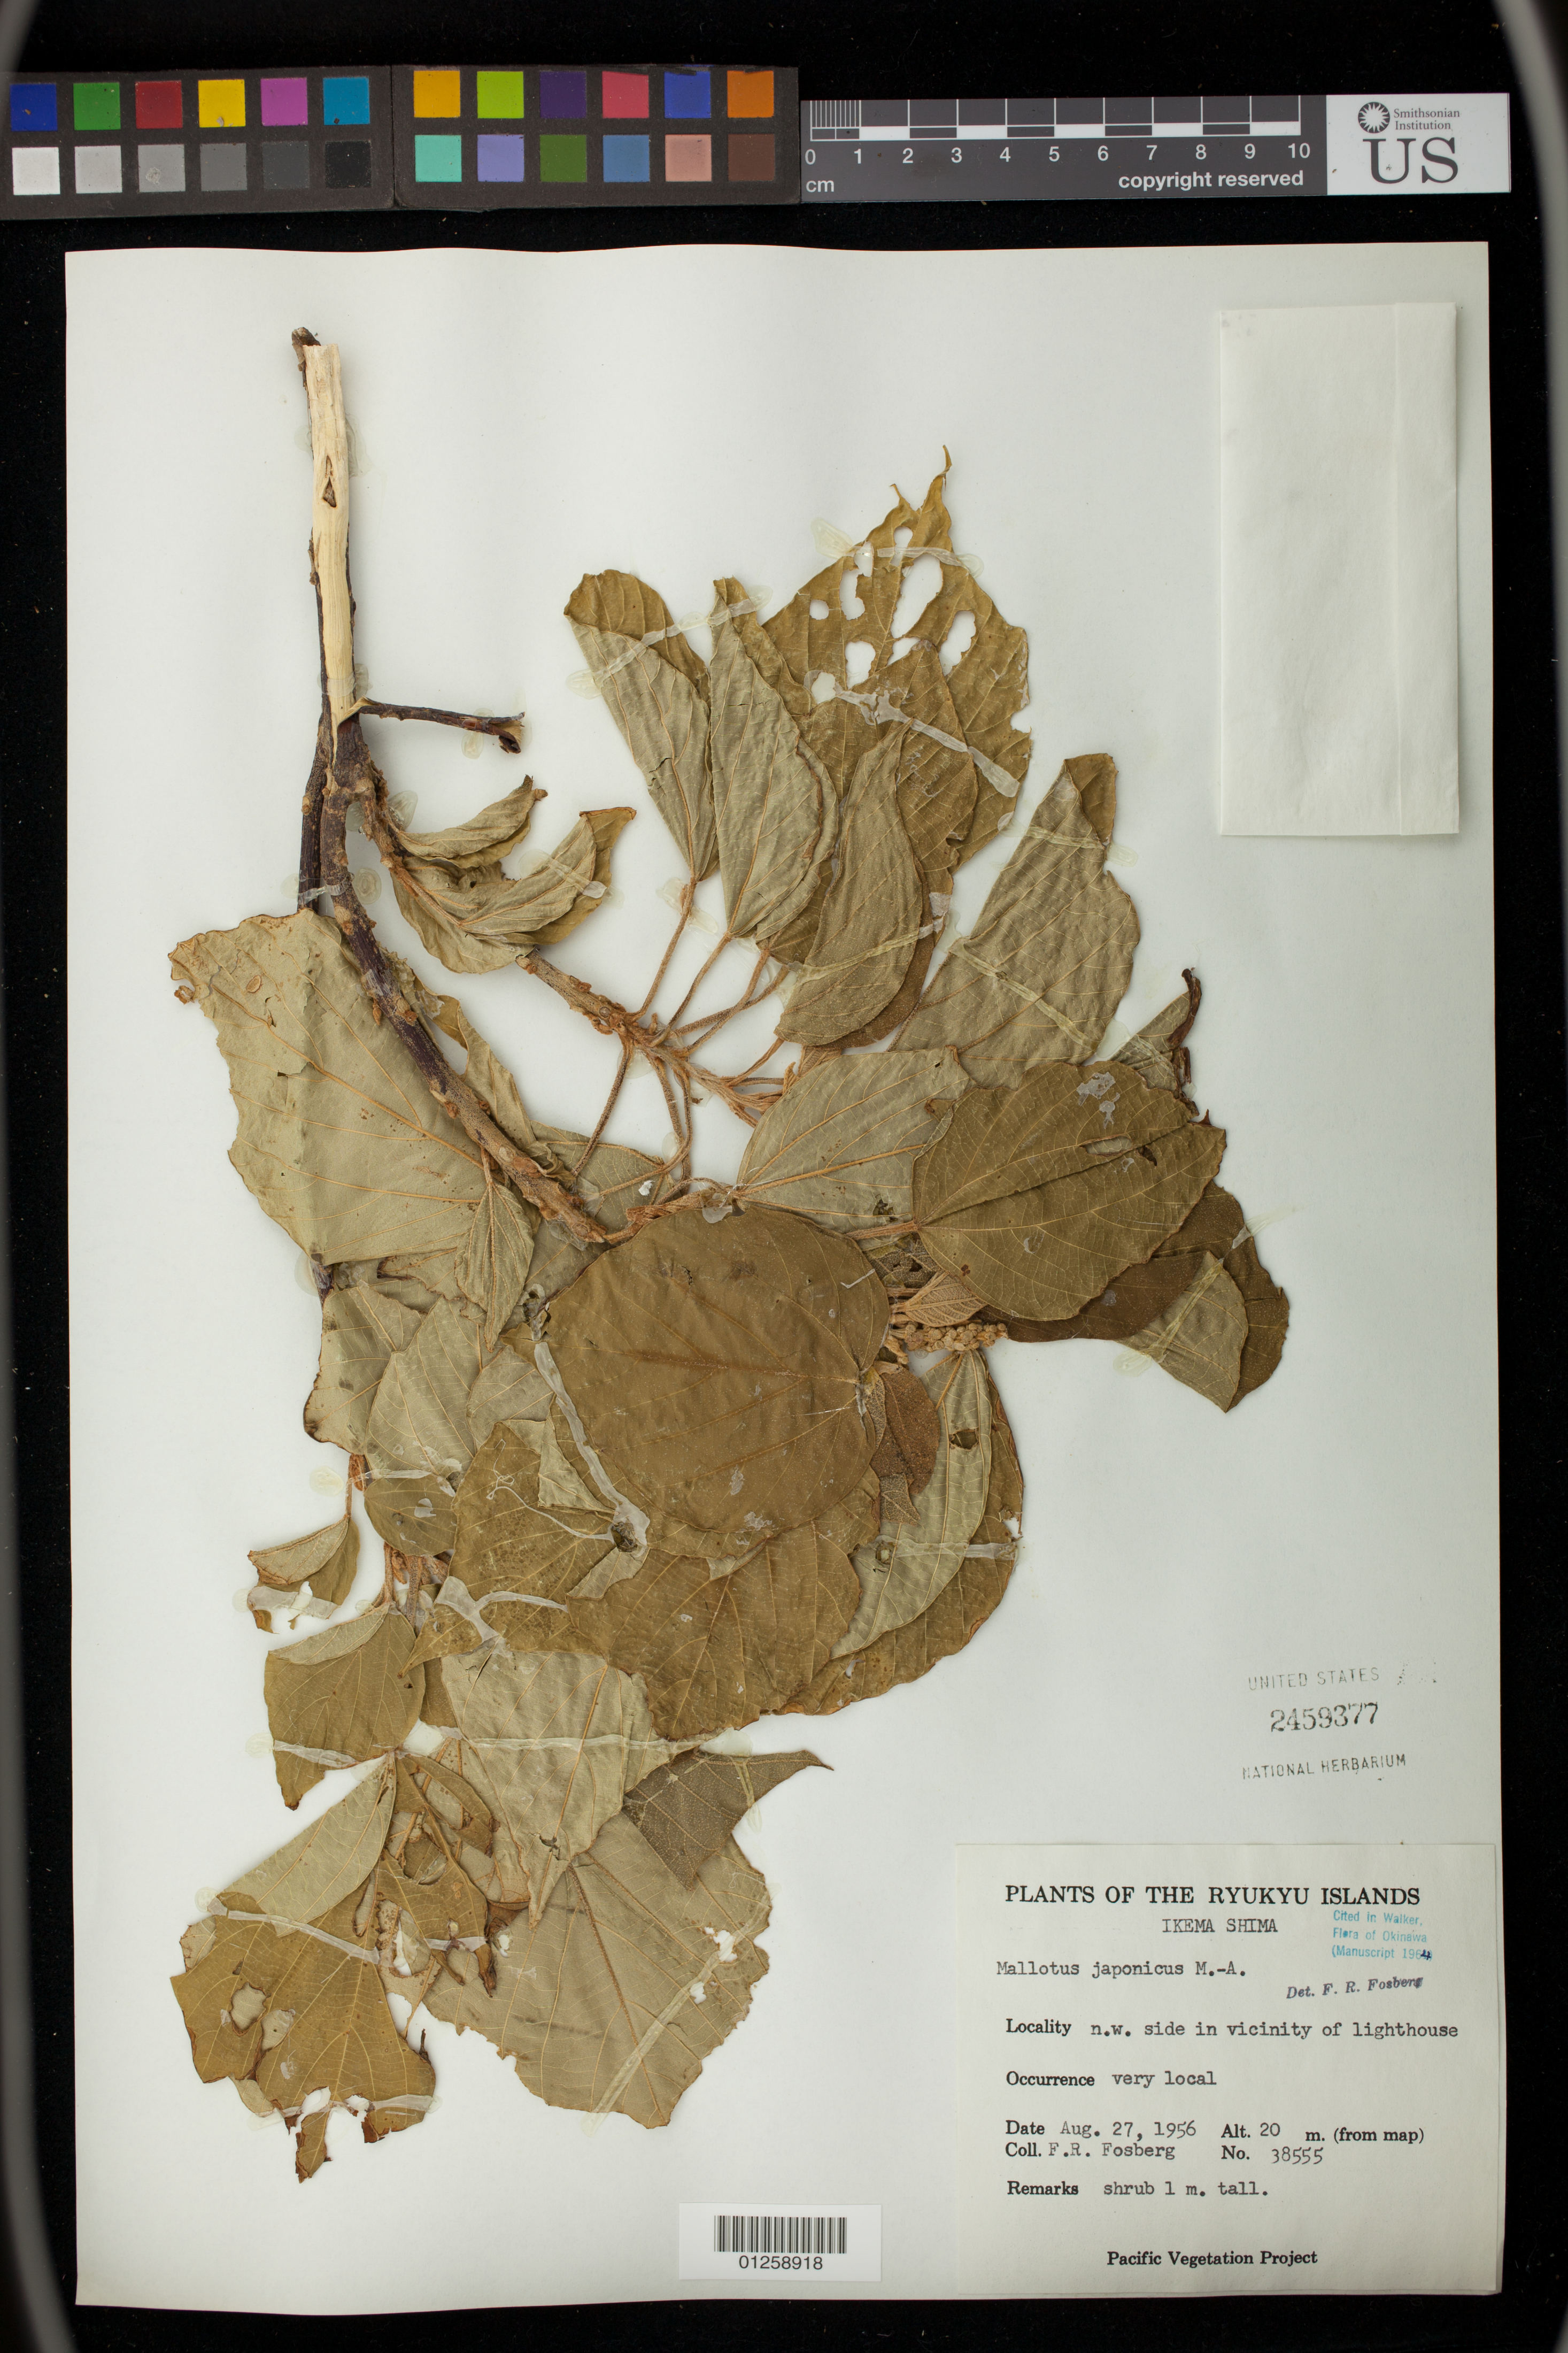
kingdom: Plantae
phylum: Tracheophyta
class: Magnoliopsida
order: Malpighiales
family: Euphorbiaceae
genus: Mallotus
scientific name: Mallotus japonicus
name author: (Spreng.) Müll. Arg.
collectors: F. R. Fosberg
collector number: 38555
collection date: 1956-08-27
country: Japan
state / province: Okinawa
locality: Ryukyu Islands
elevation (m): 20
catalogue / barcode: US 2459377